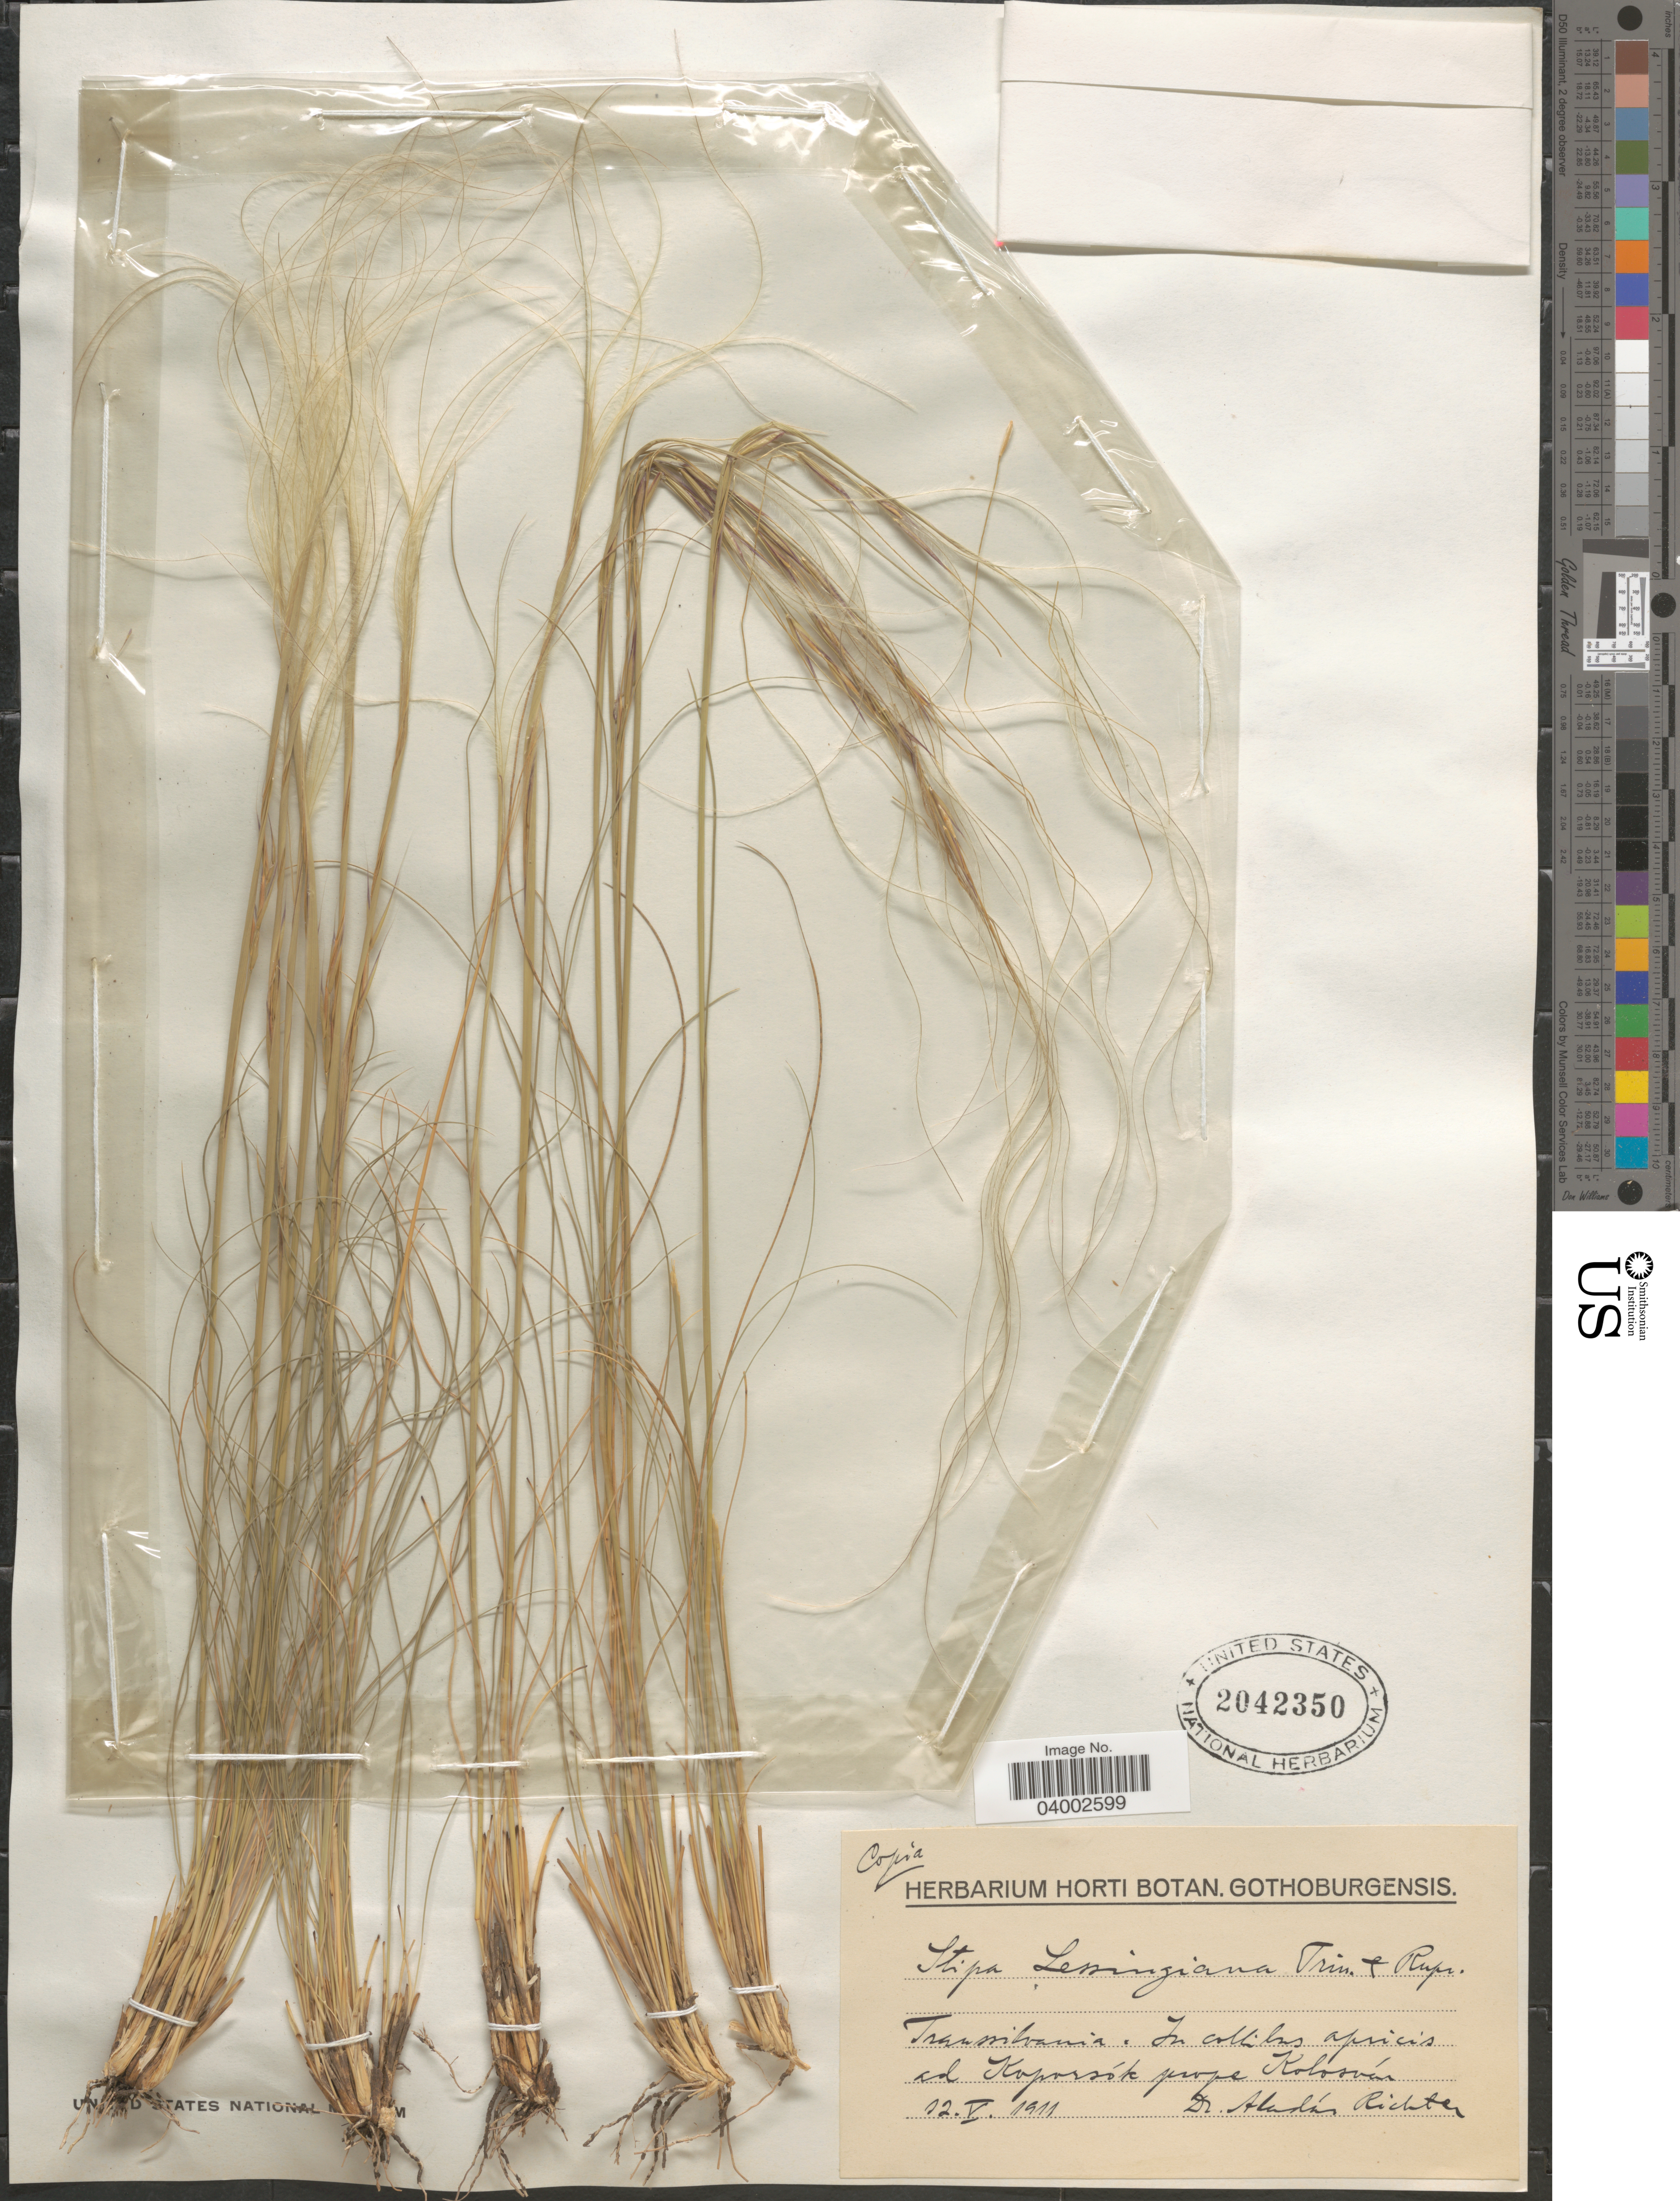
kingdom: Plantae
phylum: Tracheophyta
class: Liliopsida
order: Poales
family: Poaceae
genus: Stipa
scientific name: Stipa lessingiana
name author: Trin. & Rupr.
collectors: A. Richter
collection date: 1911-05-22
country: Romania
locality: Transsilvania. In collibus apricis ad Koporsók prope Kolosvár.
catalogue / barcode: US 2042350